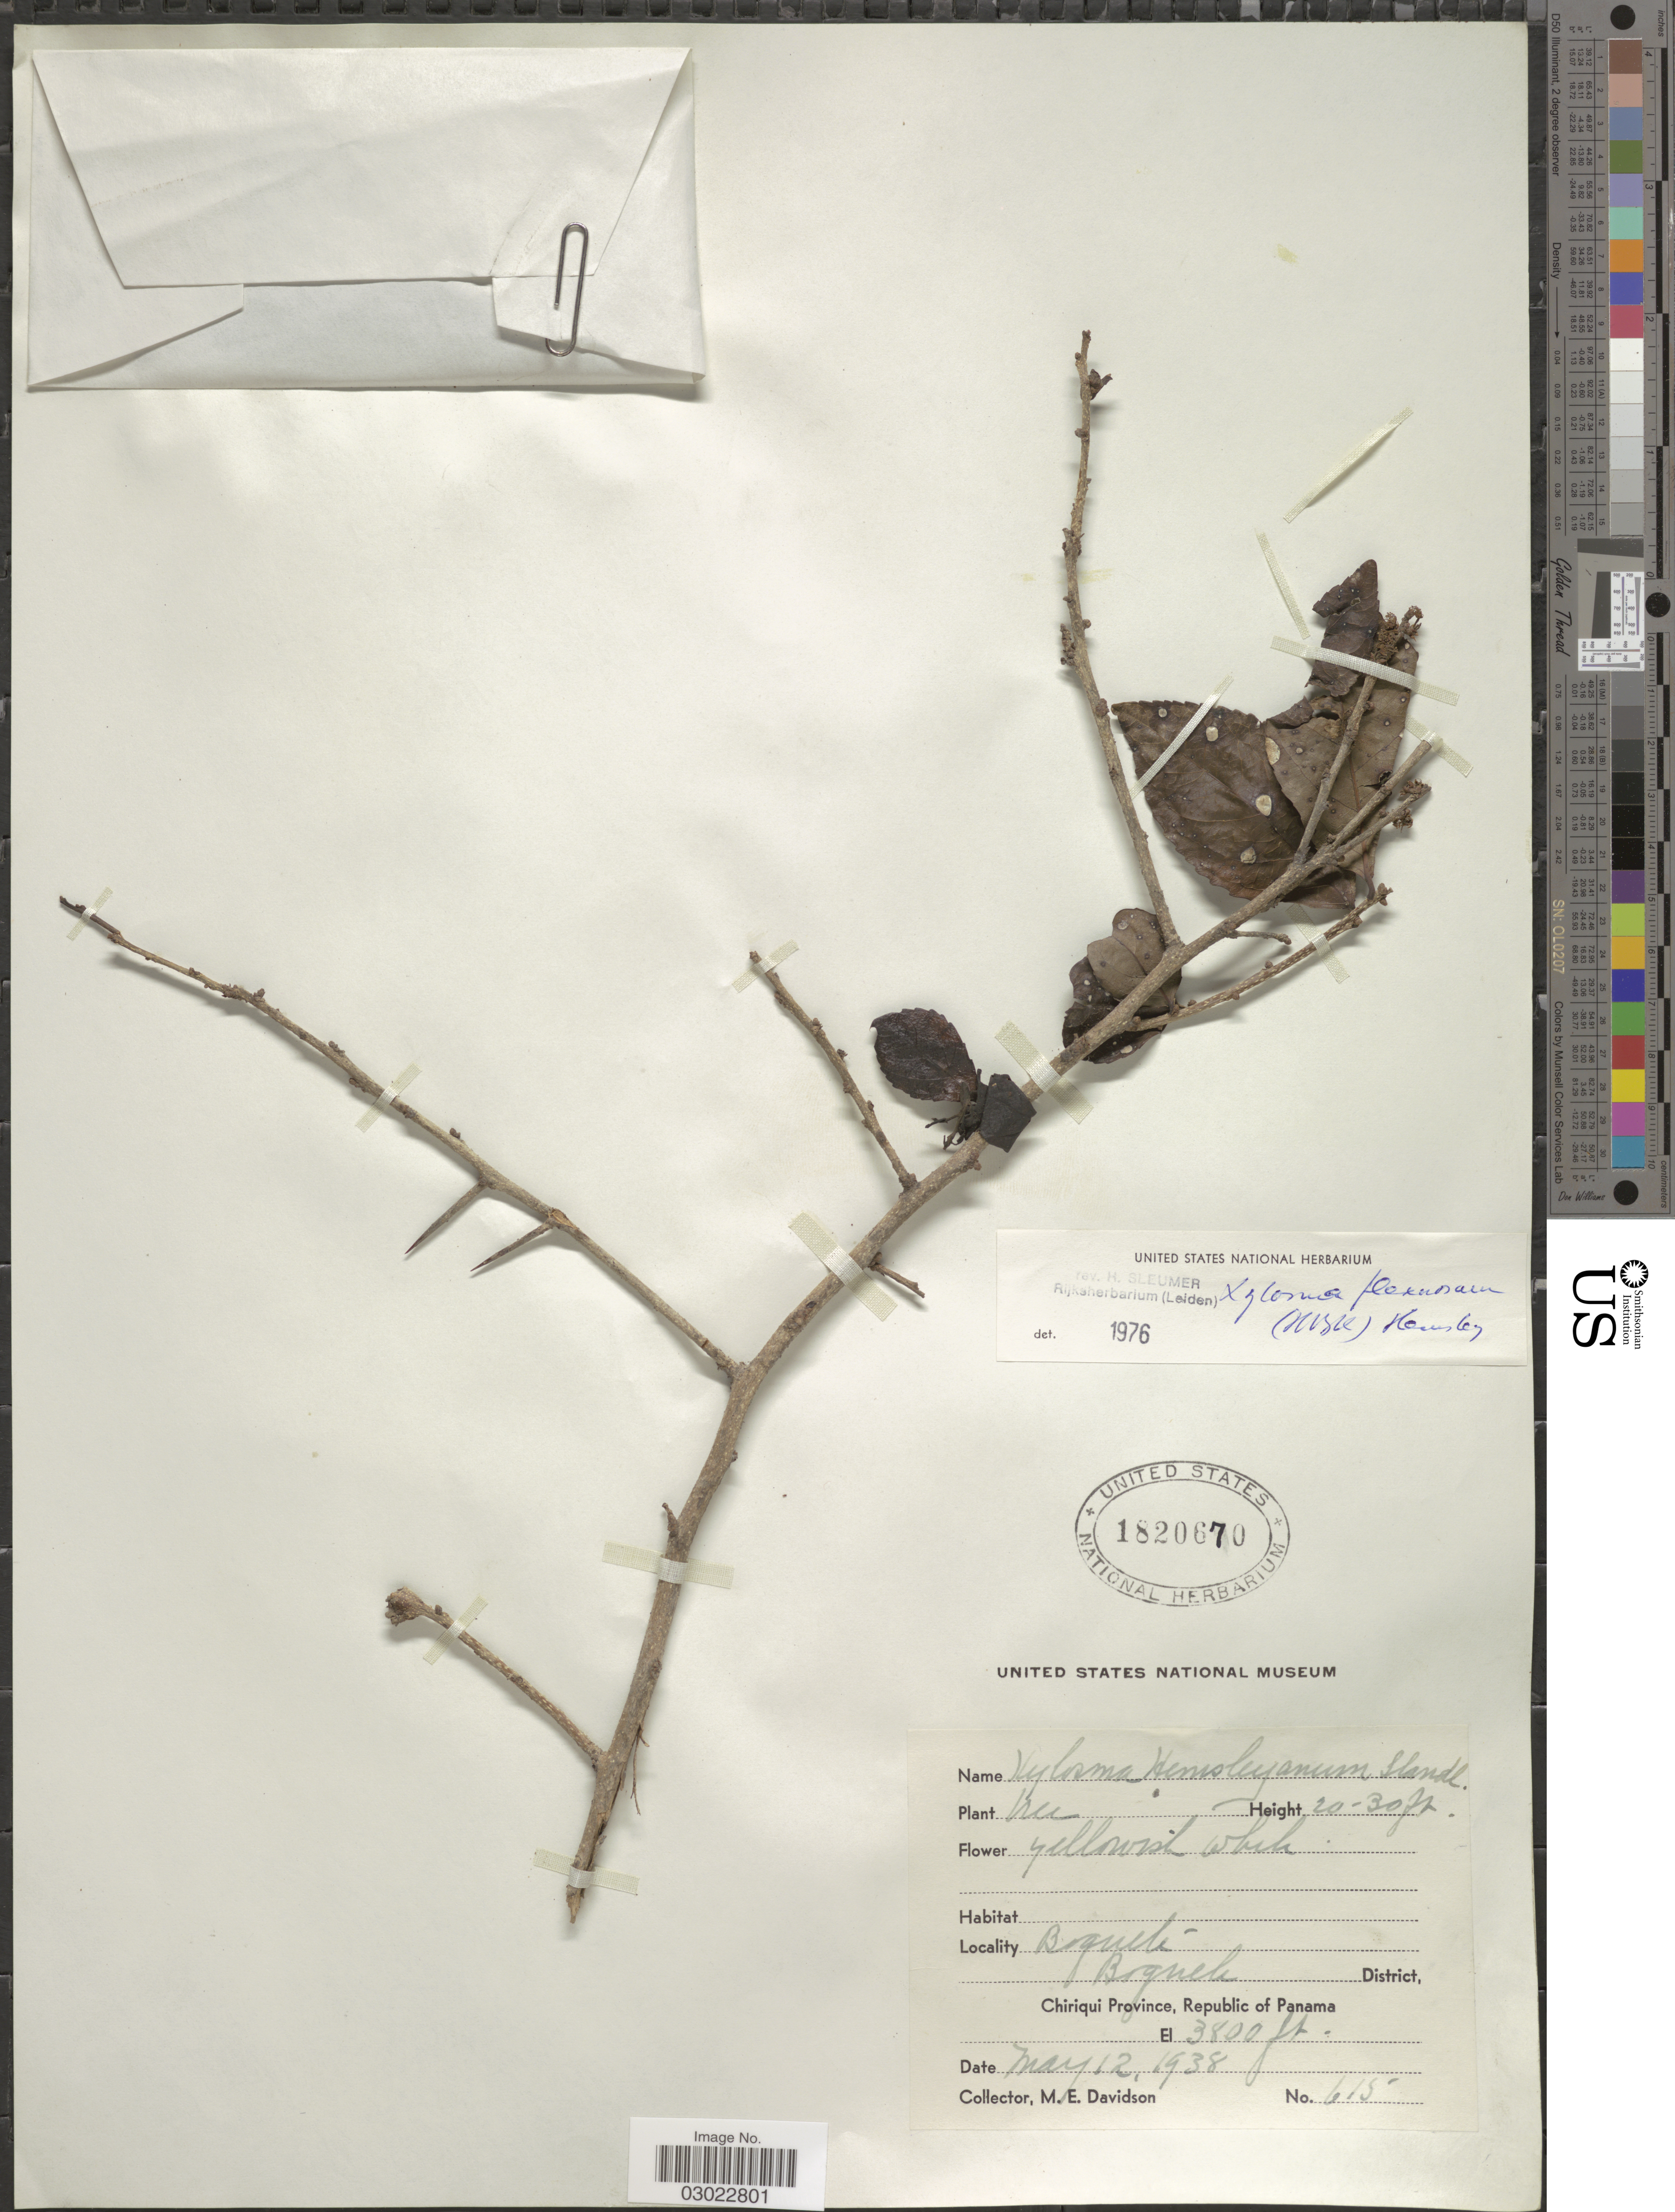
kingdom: Plantae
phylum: Tracheophyta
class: Magnoliopsida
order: Malpighiales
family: Salicaceae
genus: Xylosma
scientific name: Xylosma flexuosa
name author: (Kunth) Hemsl.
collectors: M. E. Davidson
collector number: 615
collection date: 1938-05-12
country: Panama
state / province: Chiriqui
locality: Boquete, Boquete District.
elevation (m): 1158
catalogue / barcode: US 1820670